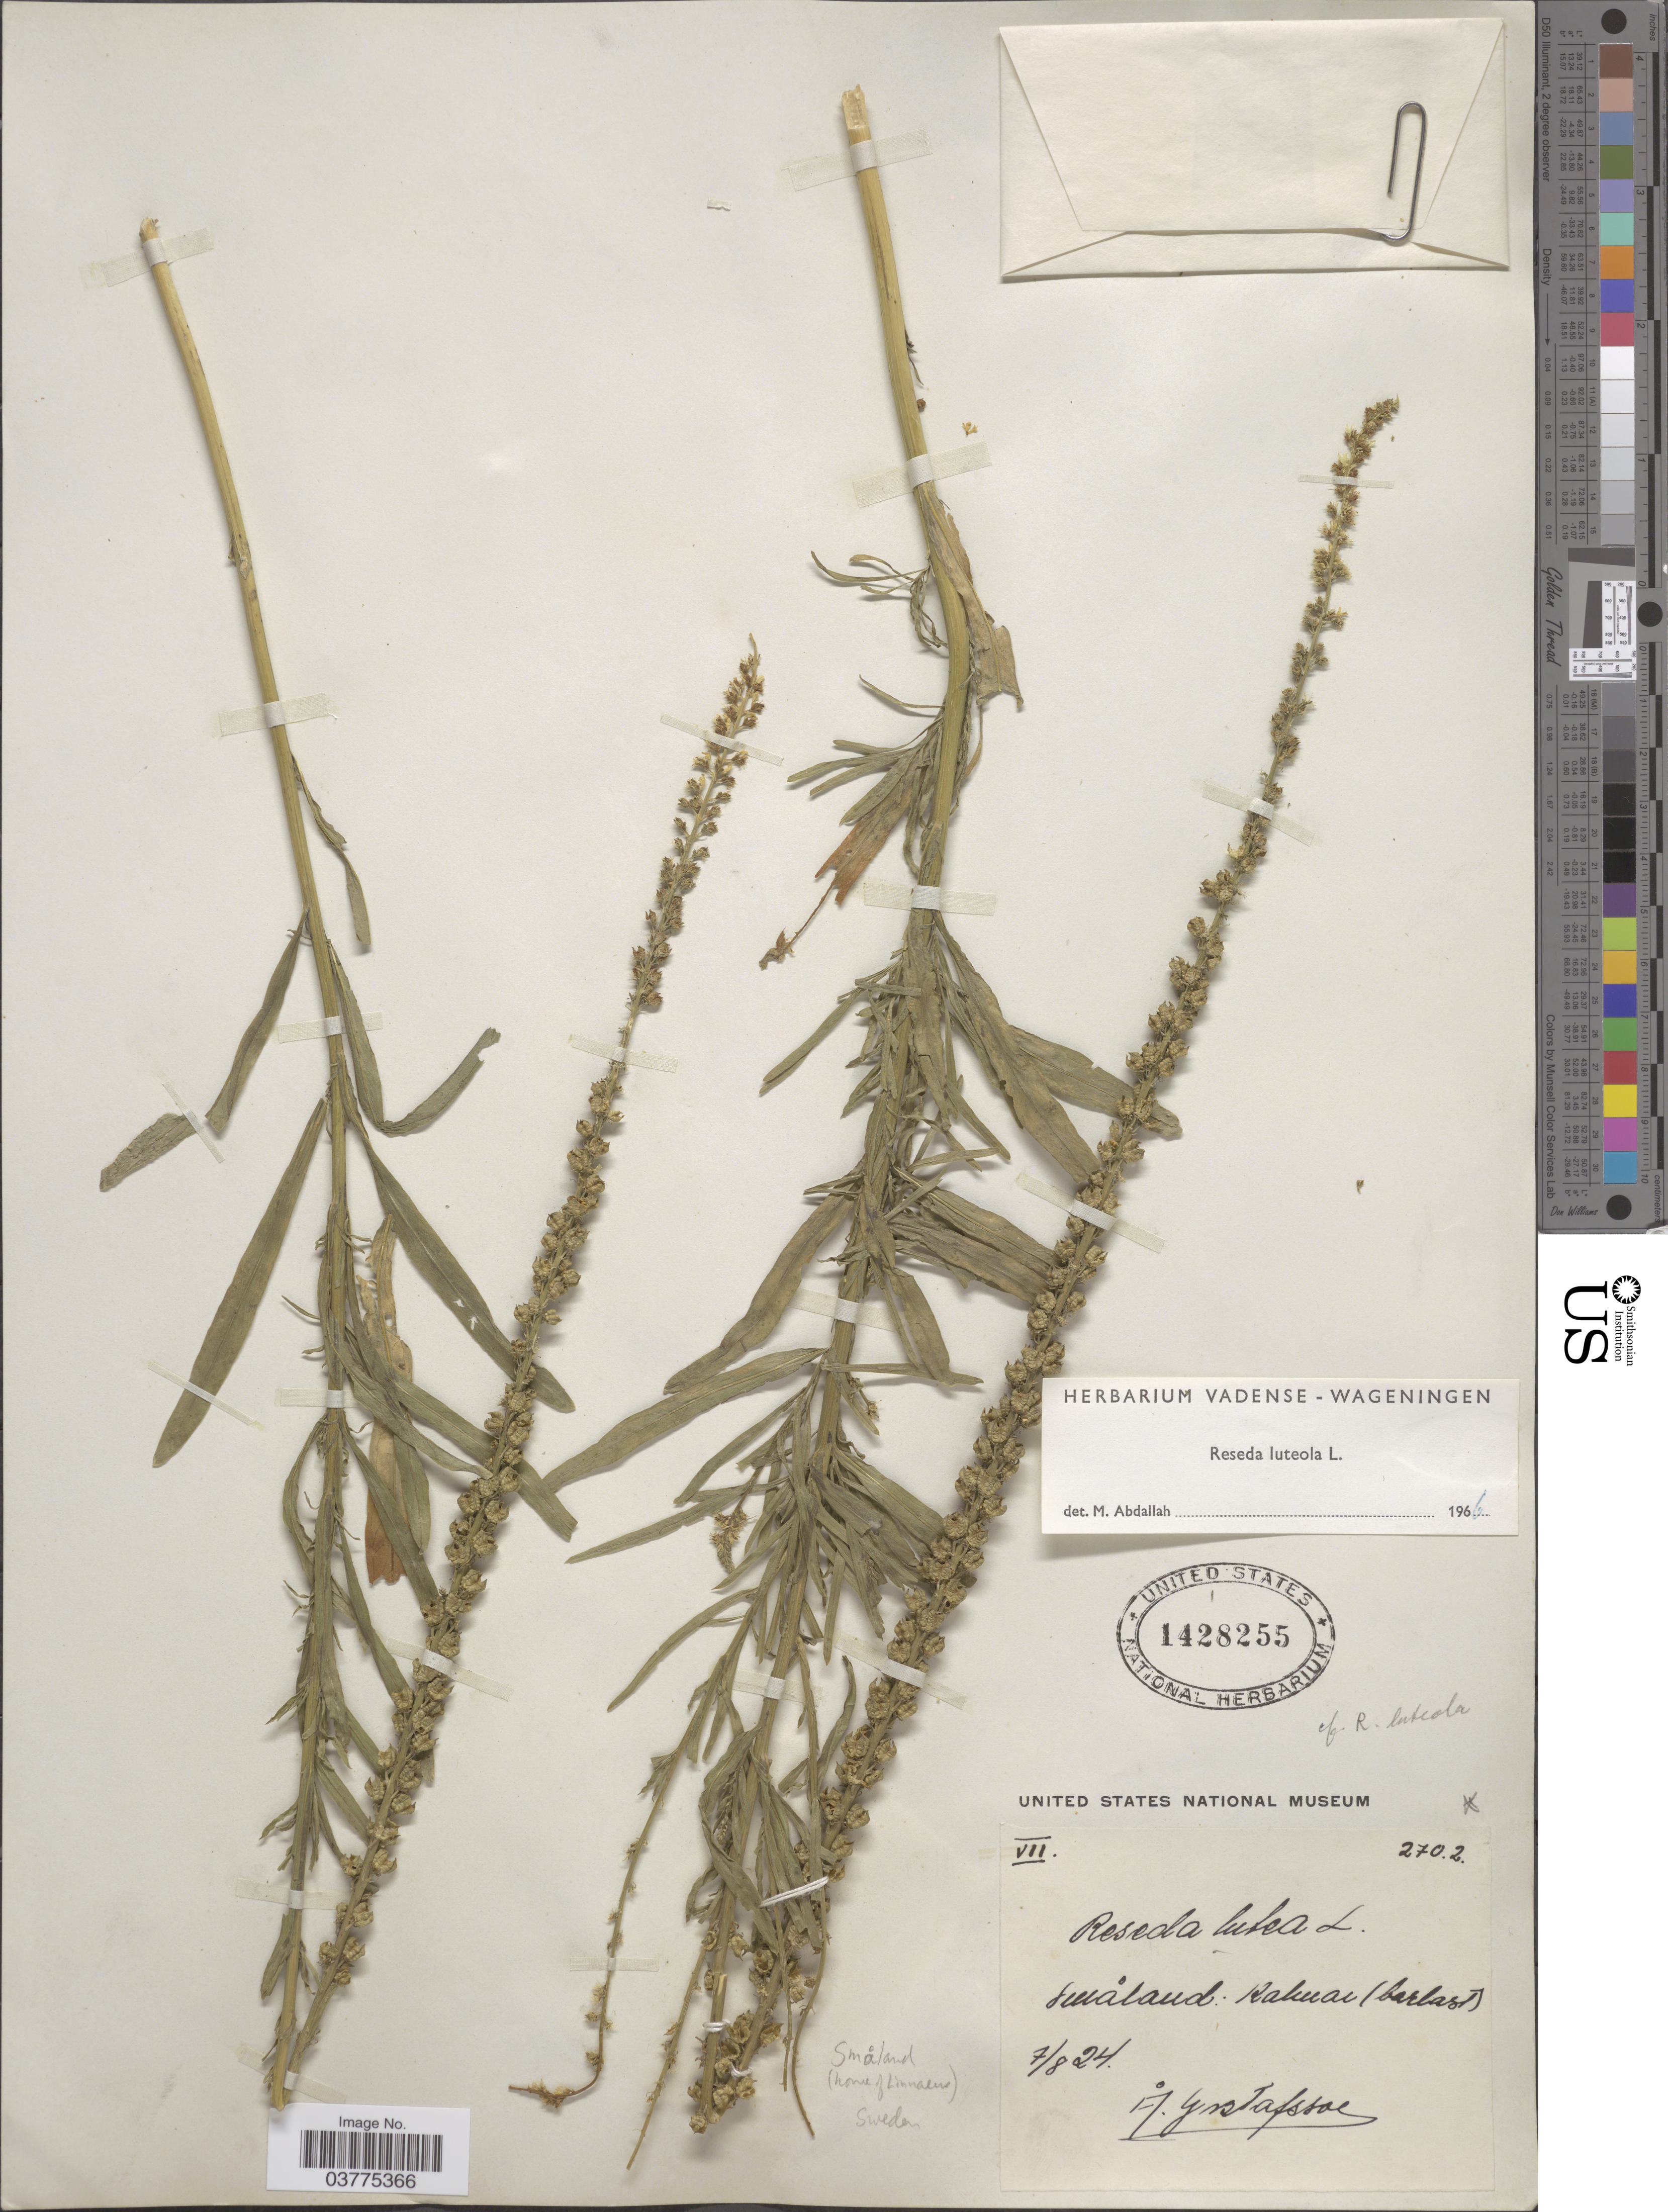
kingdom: Plantae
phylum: Tracheophyta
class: Magnoliopsida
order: Brassicales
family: Resedaceae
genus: Reseda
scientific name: Reseda luteola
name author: L.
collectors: -. Gustafsson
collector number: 2702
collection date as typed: Transcribed d/m/y: 7/8/24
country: Sweden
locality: Småland: Kakuai* (berlast*).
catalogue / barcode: US 1428255